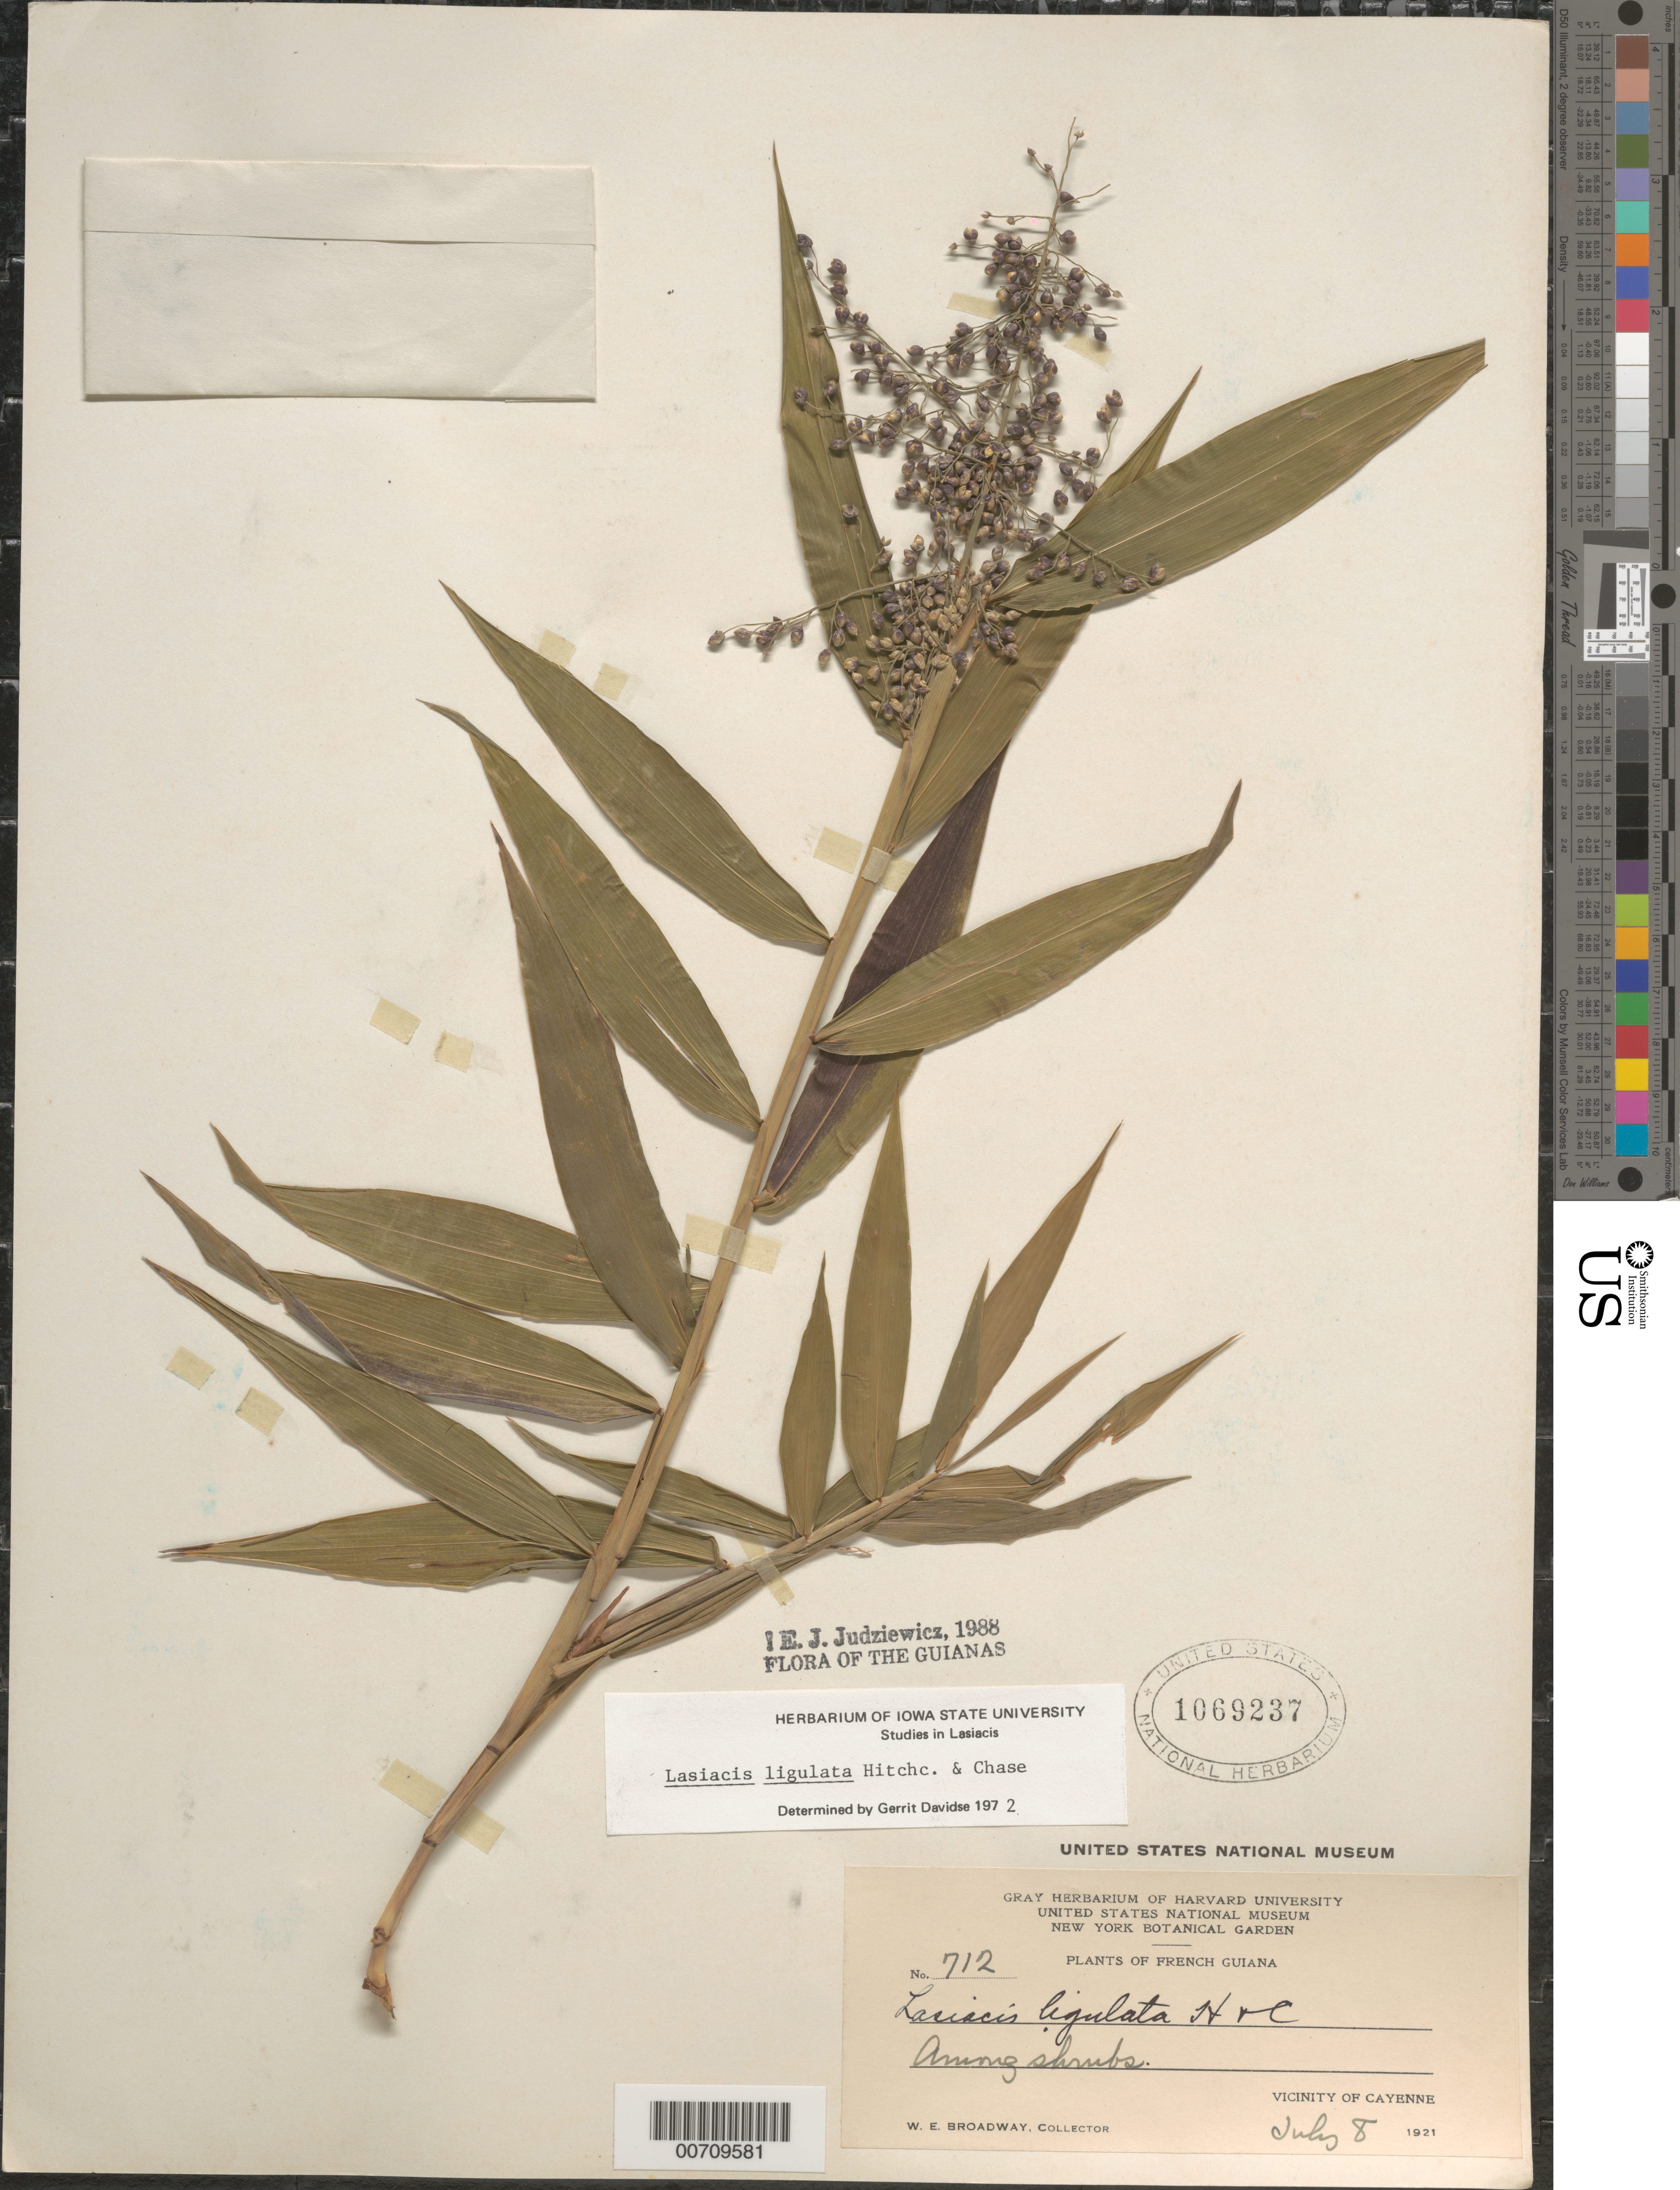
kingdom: Plantae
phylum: Tracheophyta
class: Liliopsida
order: Poales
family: Poaceae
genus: Lasiacis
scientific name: Lasiacis ligulata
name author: Hitchc. & Chase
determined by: Davidse, Gerrit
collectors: W. E. Broadway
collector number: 712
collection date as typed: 8-Jul-21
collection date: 1921-07-08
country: French Guiana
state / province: Cayenne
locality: Cayenne, vic.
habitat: Among shrubs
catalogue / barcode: US 1069237